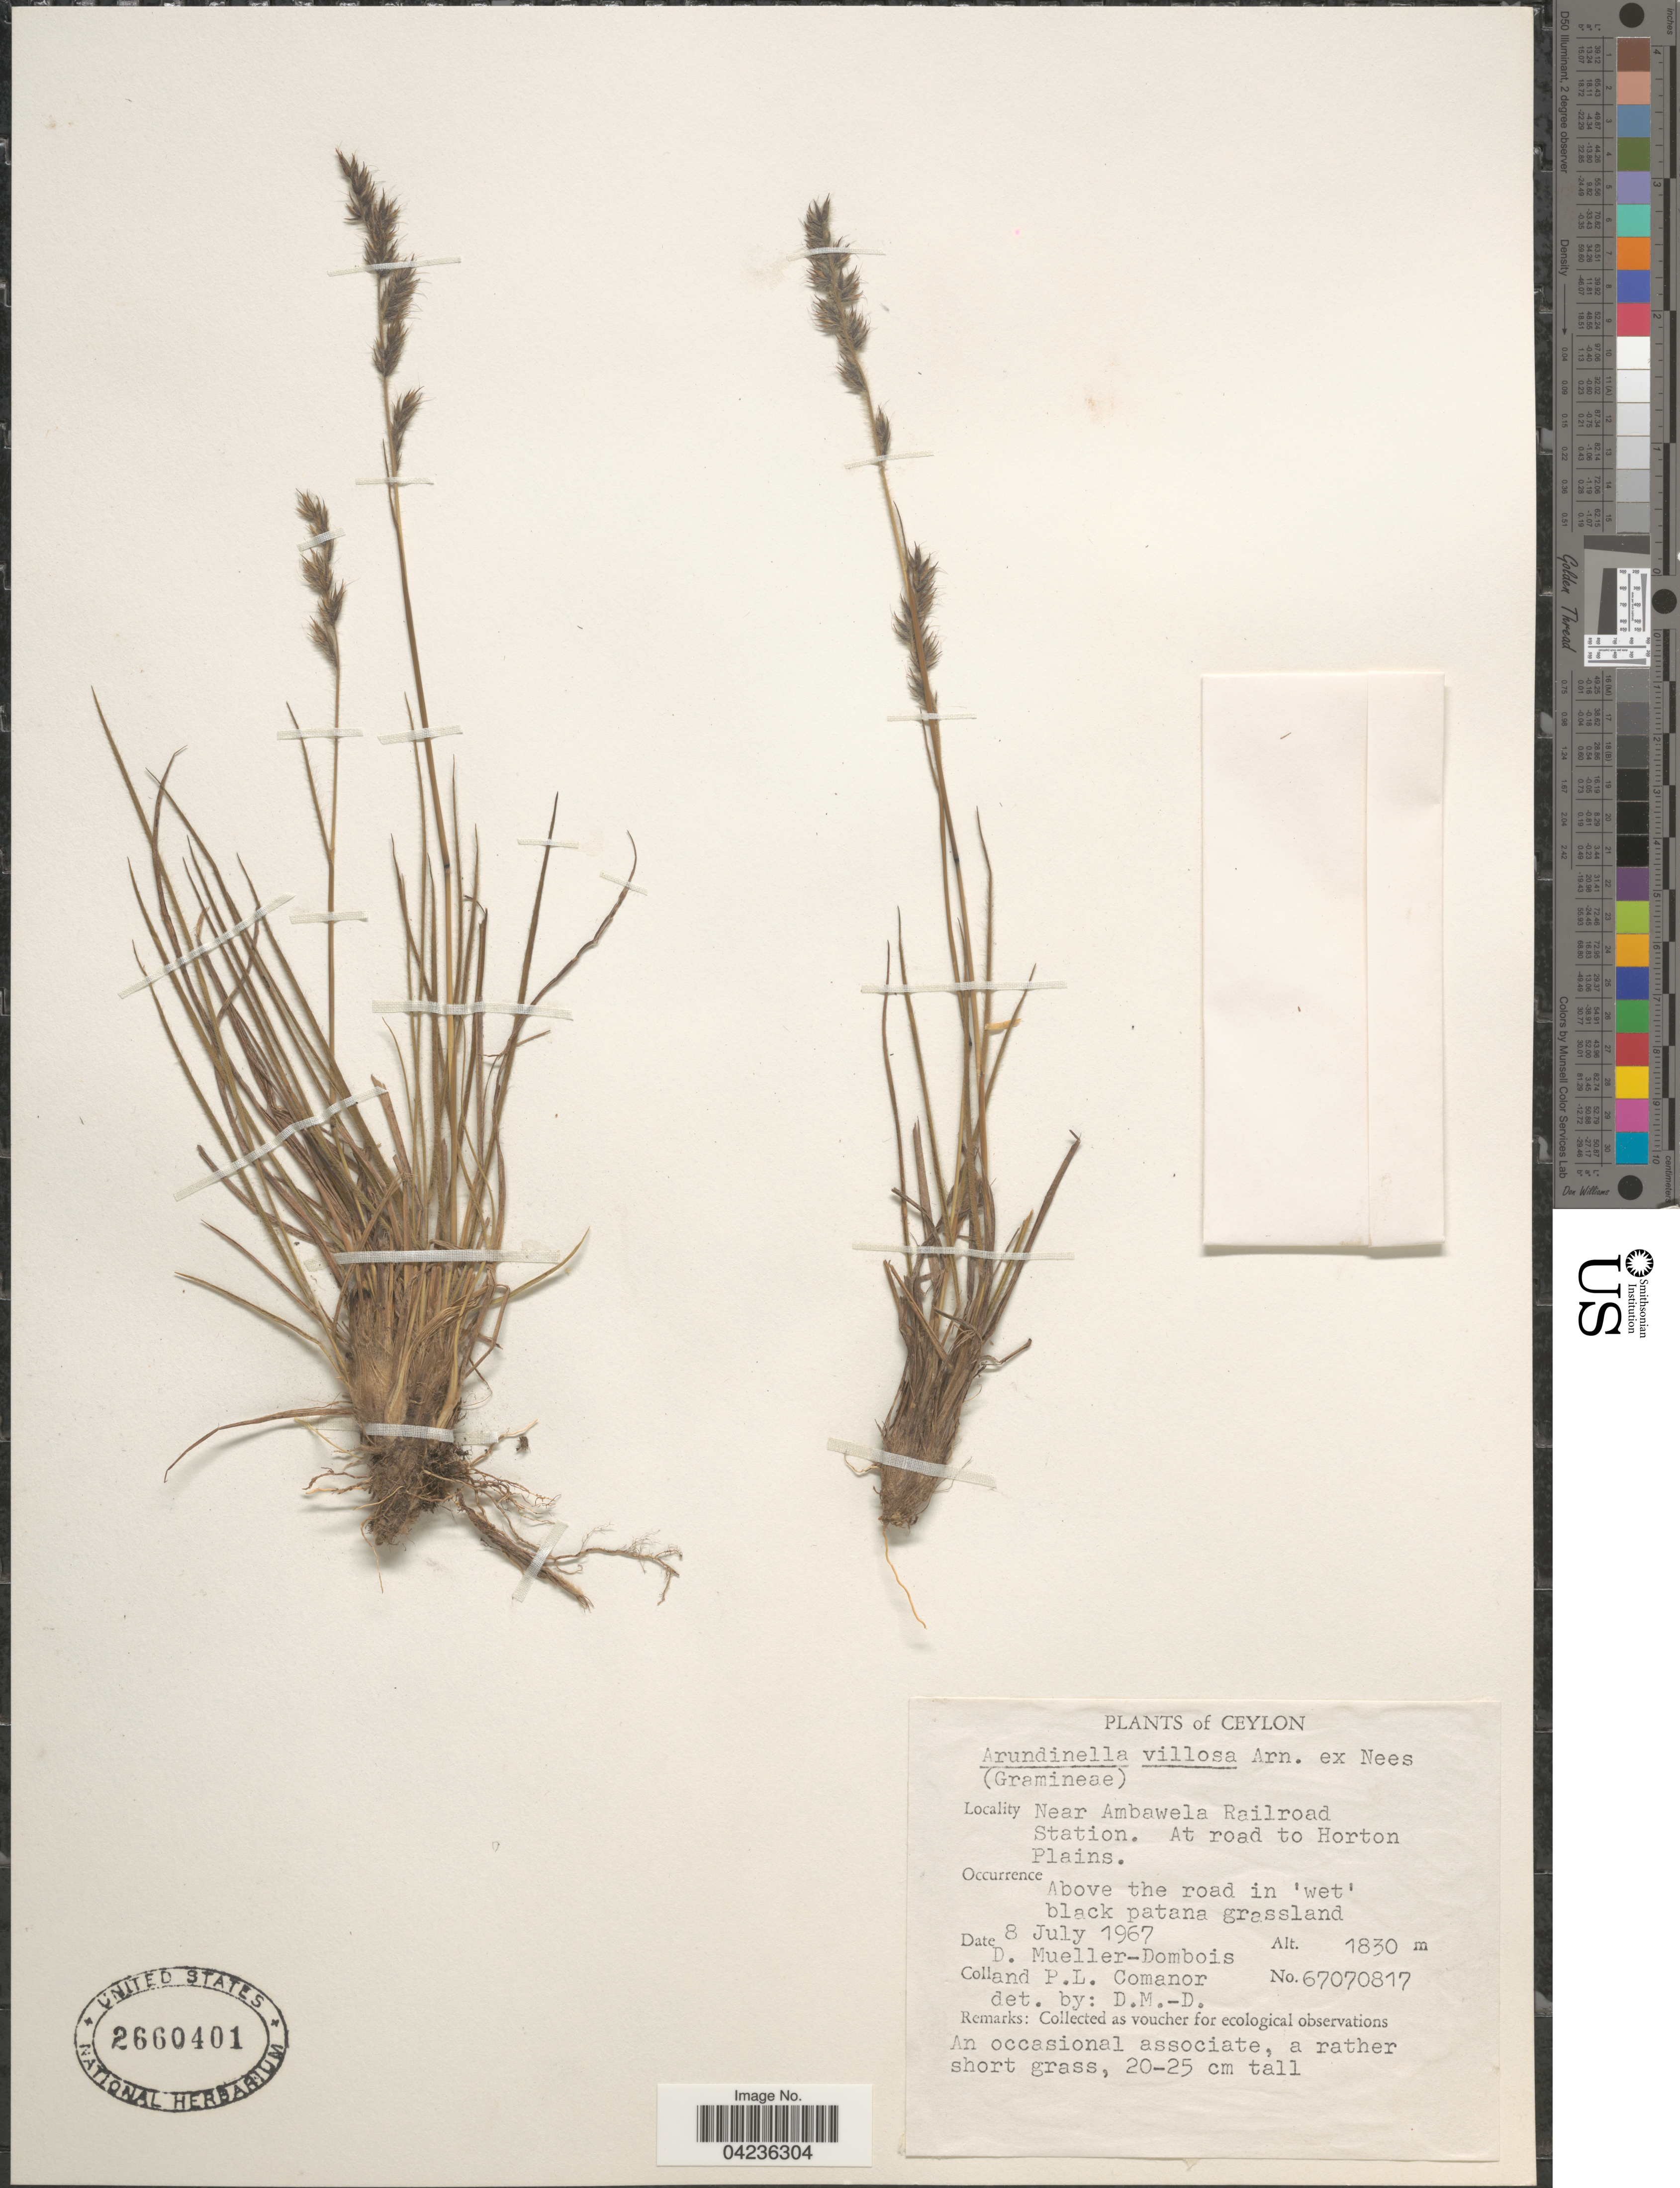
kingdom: Plantae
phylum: Tracheophyta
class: Liliopsida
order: Poales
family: Poaceae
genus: Arundinella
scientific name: Arundinella villosa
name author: Arn. ex Steud.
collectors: D. Mueller-Dombois & P. Comanor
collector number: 67070817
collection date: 1967-07-08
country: Sri Lanka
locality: Ceylon. Near Ambawela Railroad Station. At road to Horton Plains.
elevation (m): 1830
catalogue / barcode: US 2660401